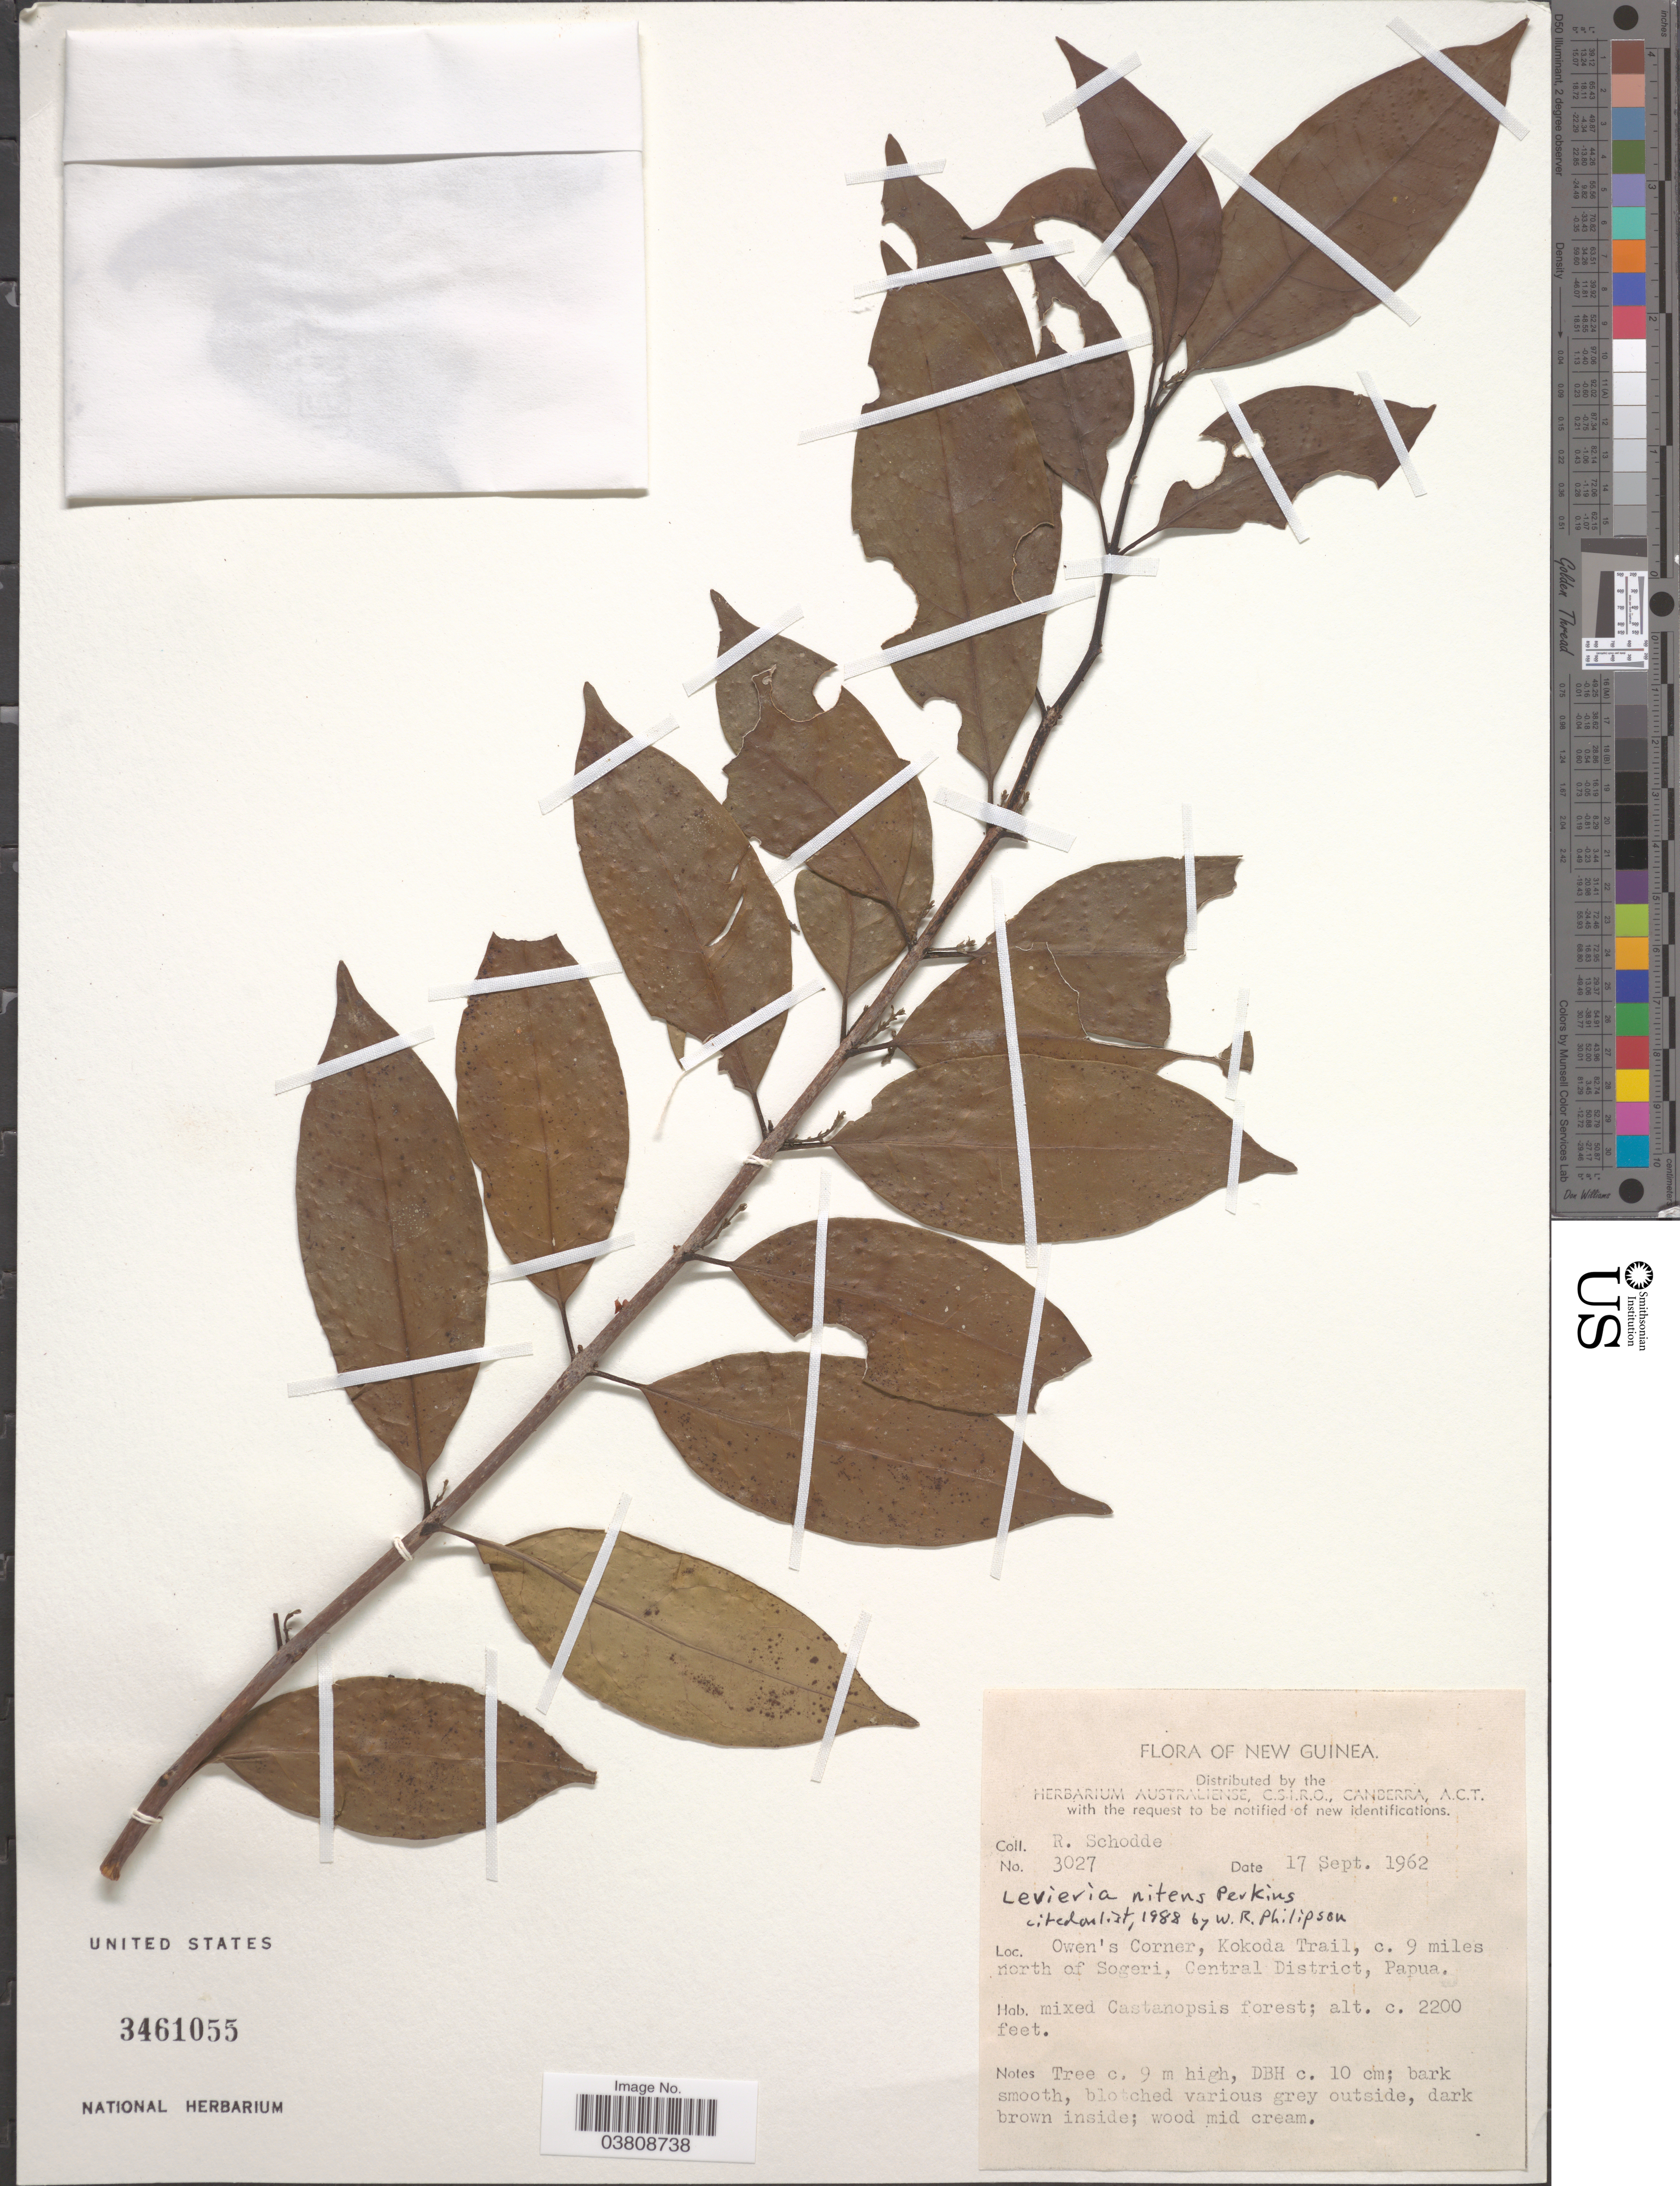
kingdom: Plantae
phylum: Tracheophyta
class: Magnoliopsida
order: Laurales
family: Monimiaceae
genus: Levieria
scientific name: Levieria nitens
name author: Perkins in Engl.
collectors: R. Schodde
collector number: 3027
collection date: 1962-09-17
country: Papua New Guinea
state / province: Central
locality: New Guinea. Owen's Corner, Kokoda Trail, c. 9 miles north of Sogeri, Central District, Papua.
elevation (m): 671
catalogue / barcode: US 3461055